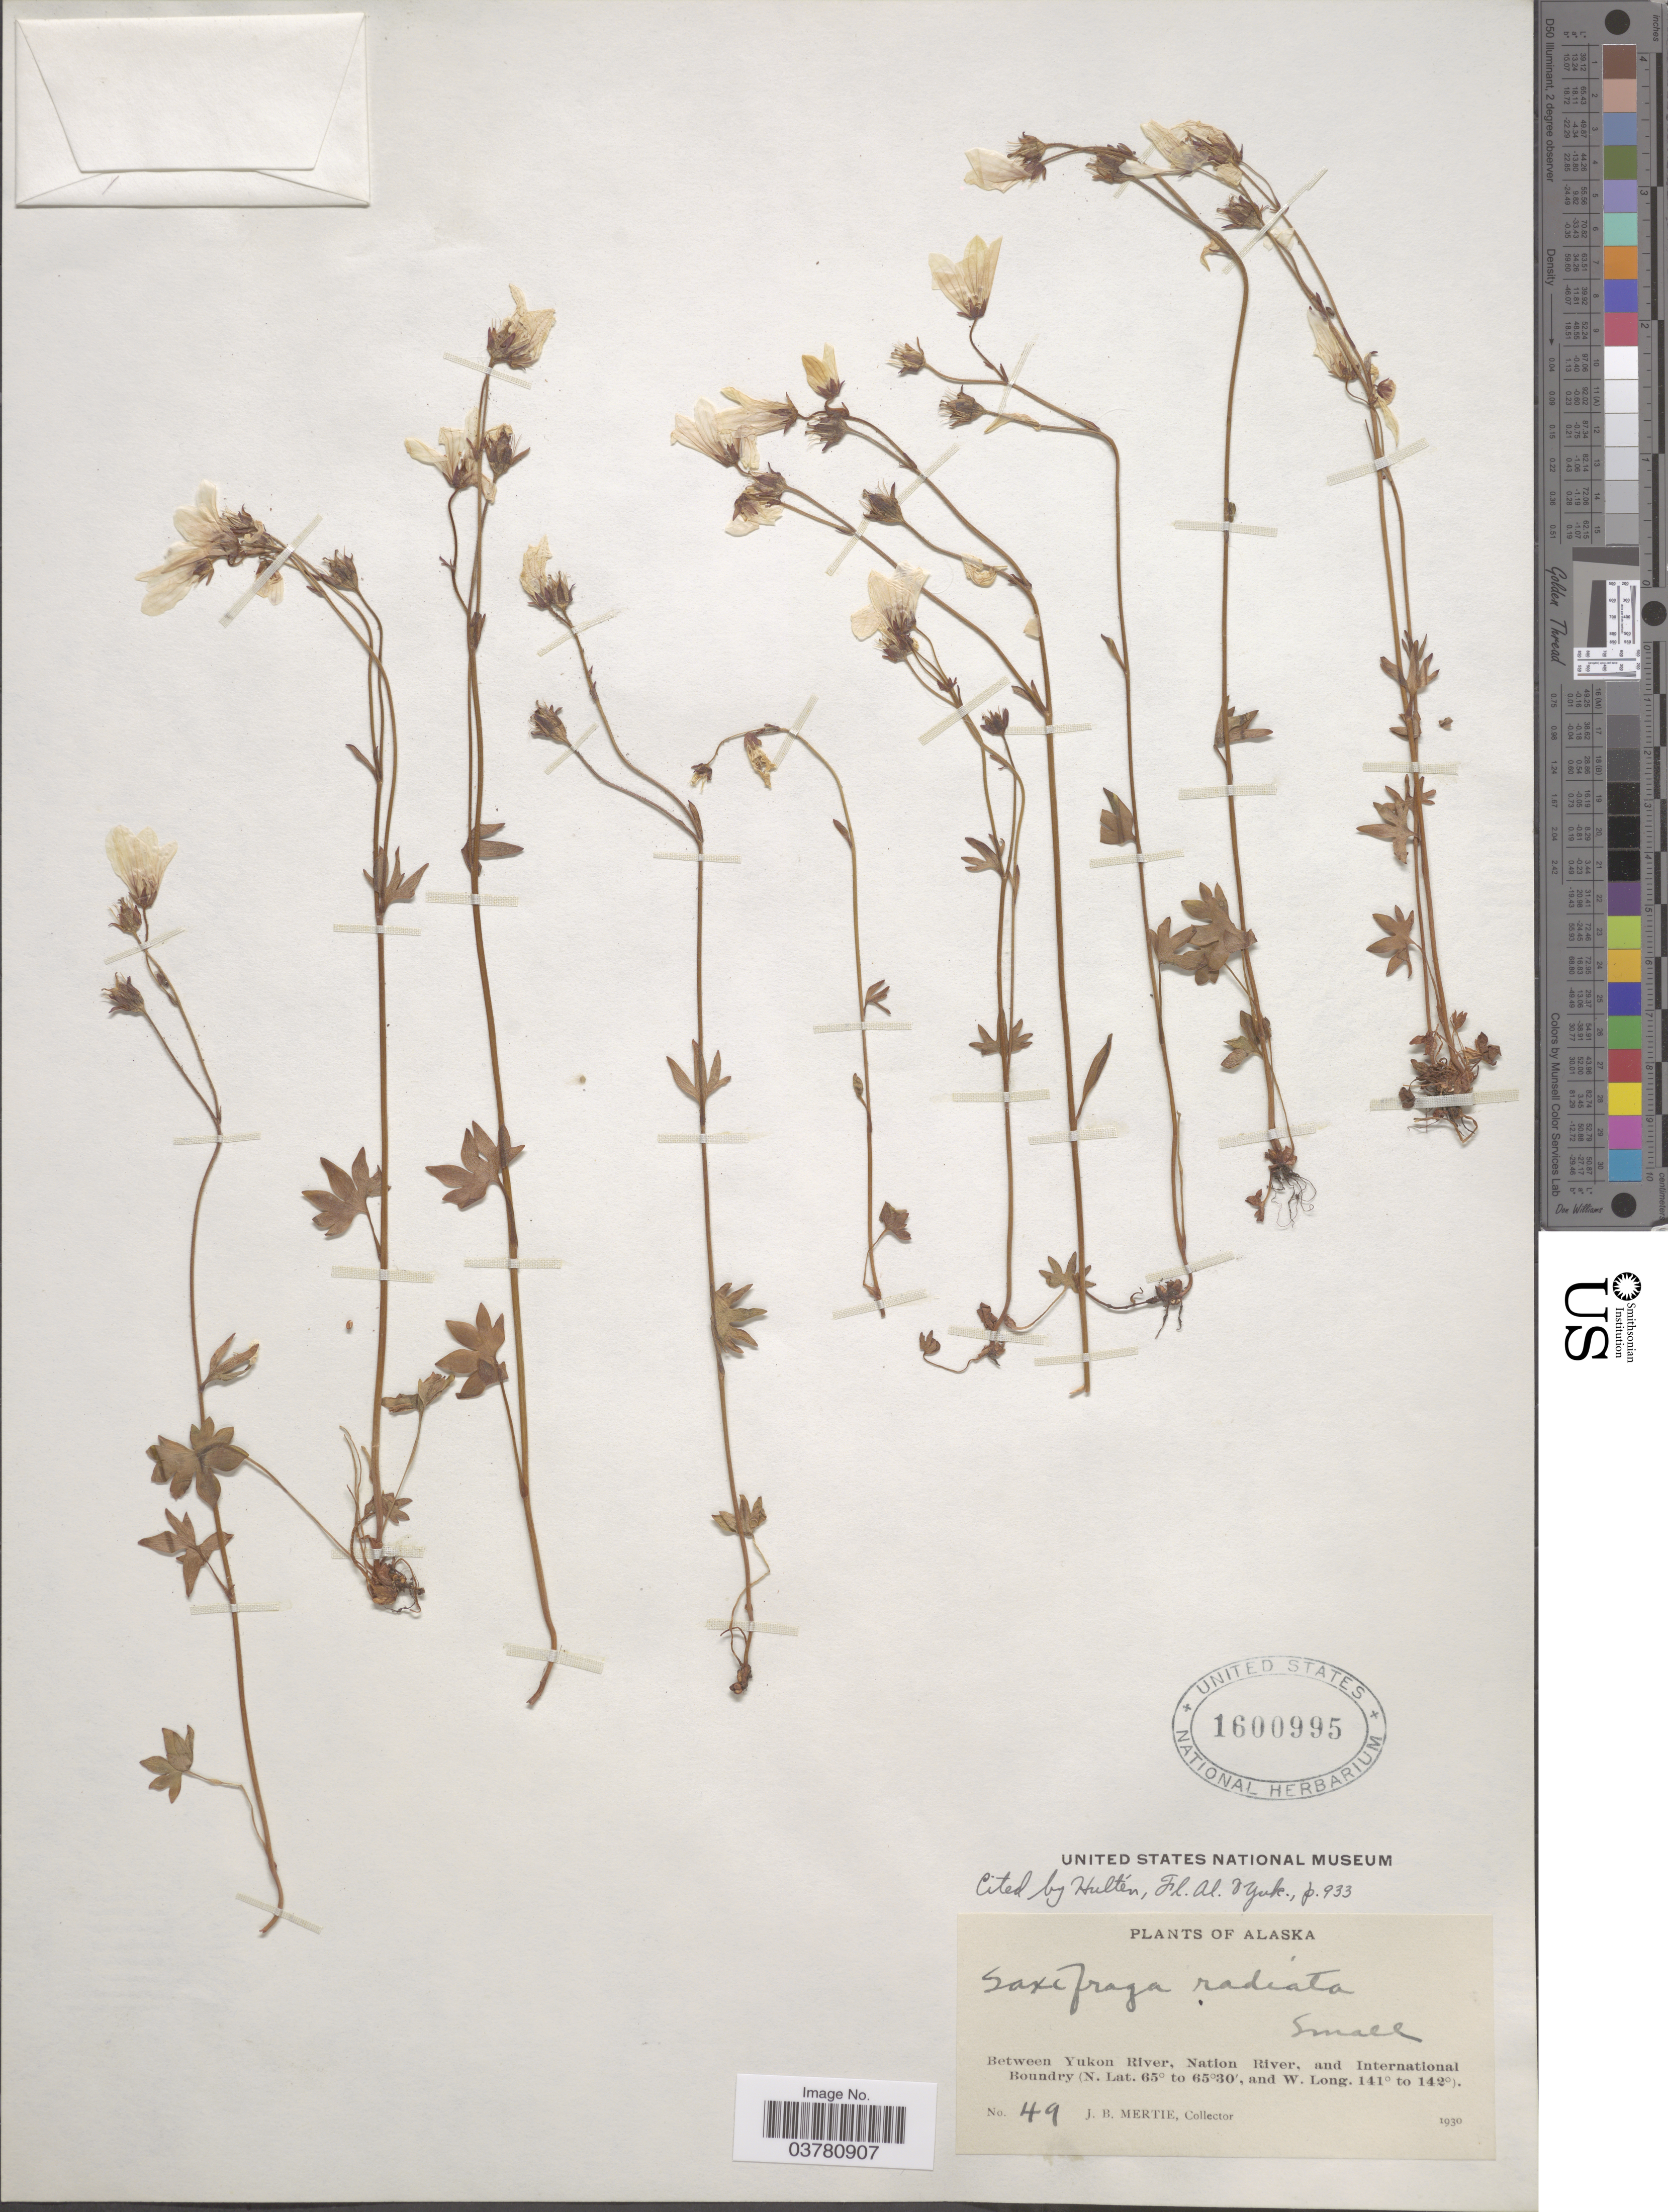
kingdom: Plantae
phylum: Tracheophyta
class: Magnoliopsida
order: Saxifragales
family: Saxifragaceae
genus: Saxifraga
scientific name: Saxifraga sibirica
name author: L.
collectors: J. Mertie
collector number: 49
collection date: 1930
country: United States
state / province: Alaska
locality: Between Yukon River, Nation River, and International Boundary.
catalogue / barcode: US 1600995